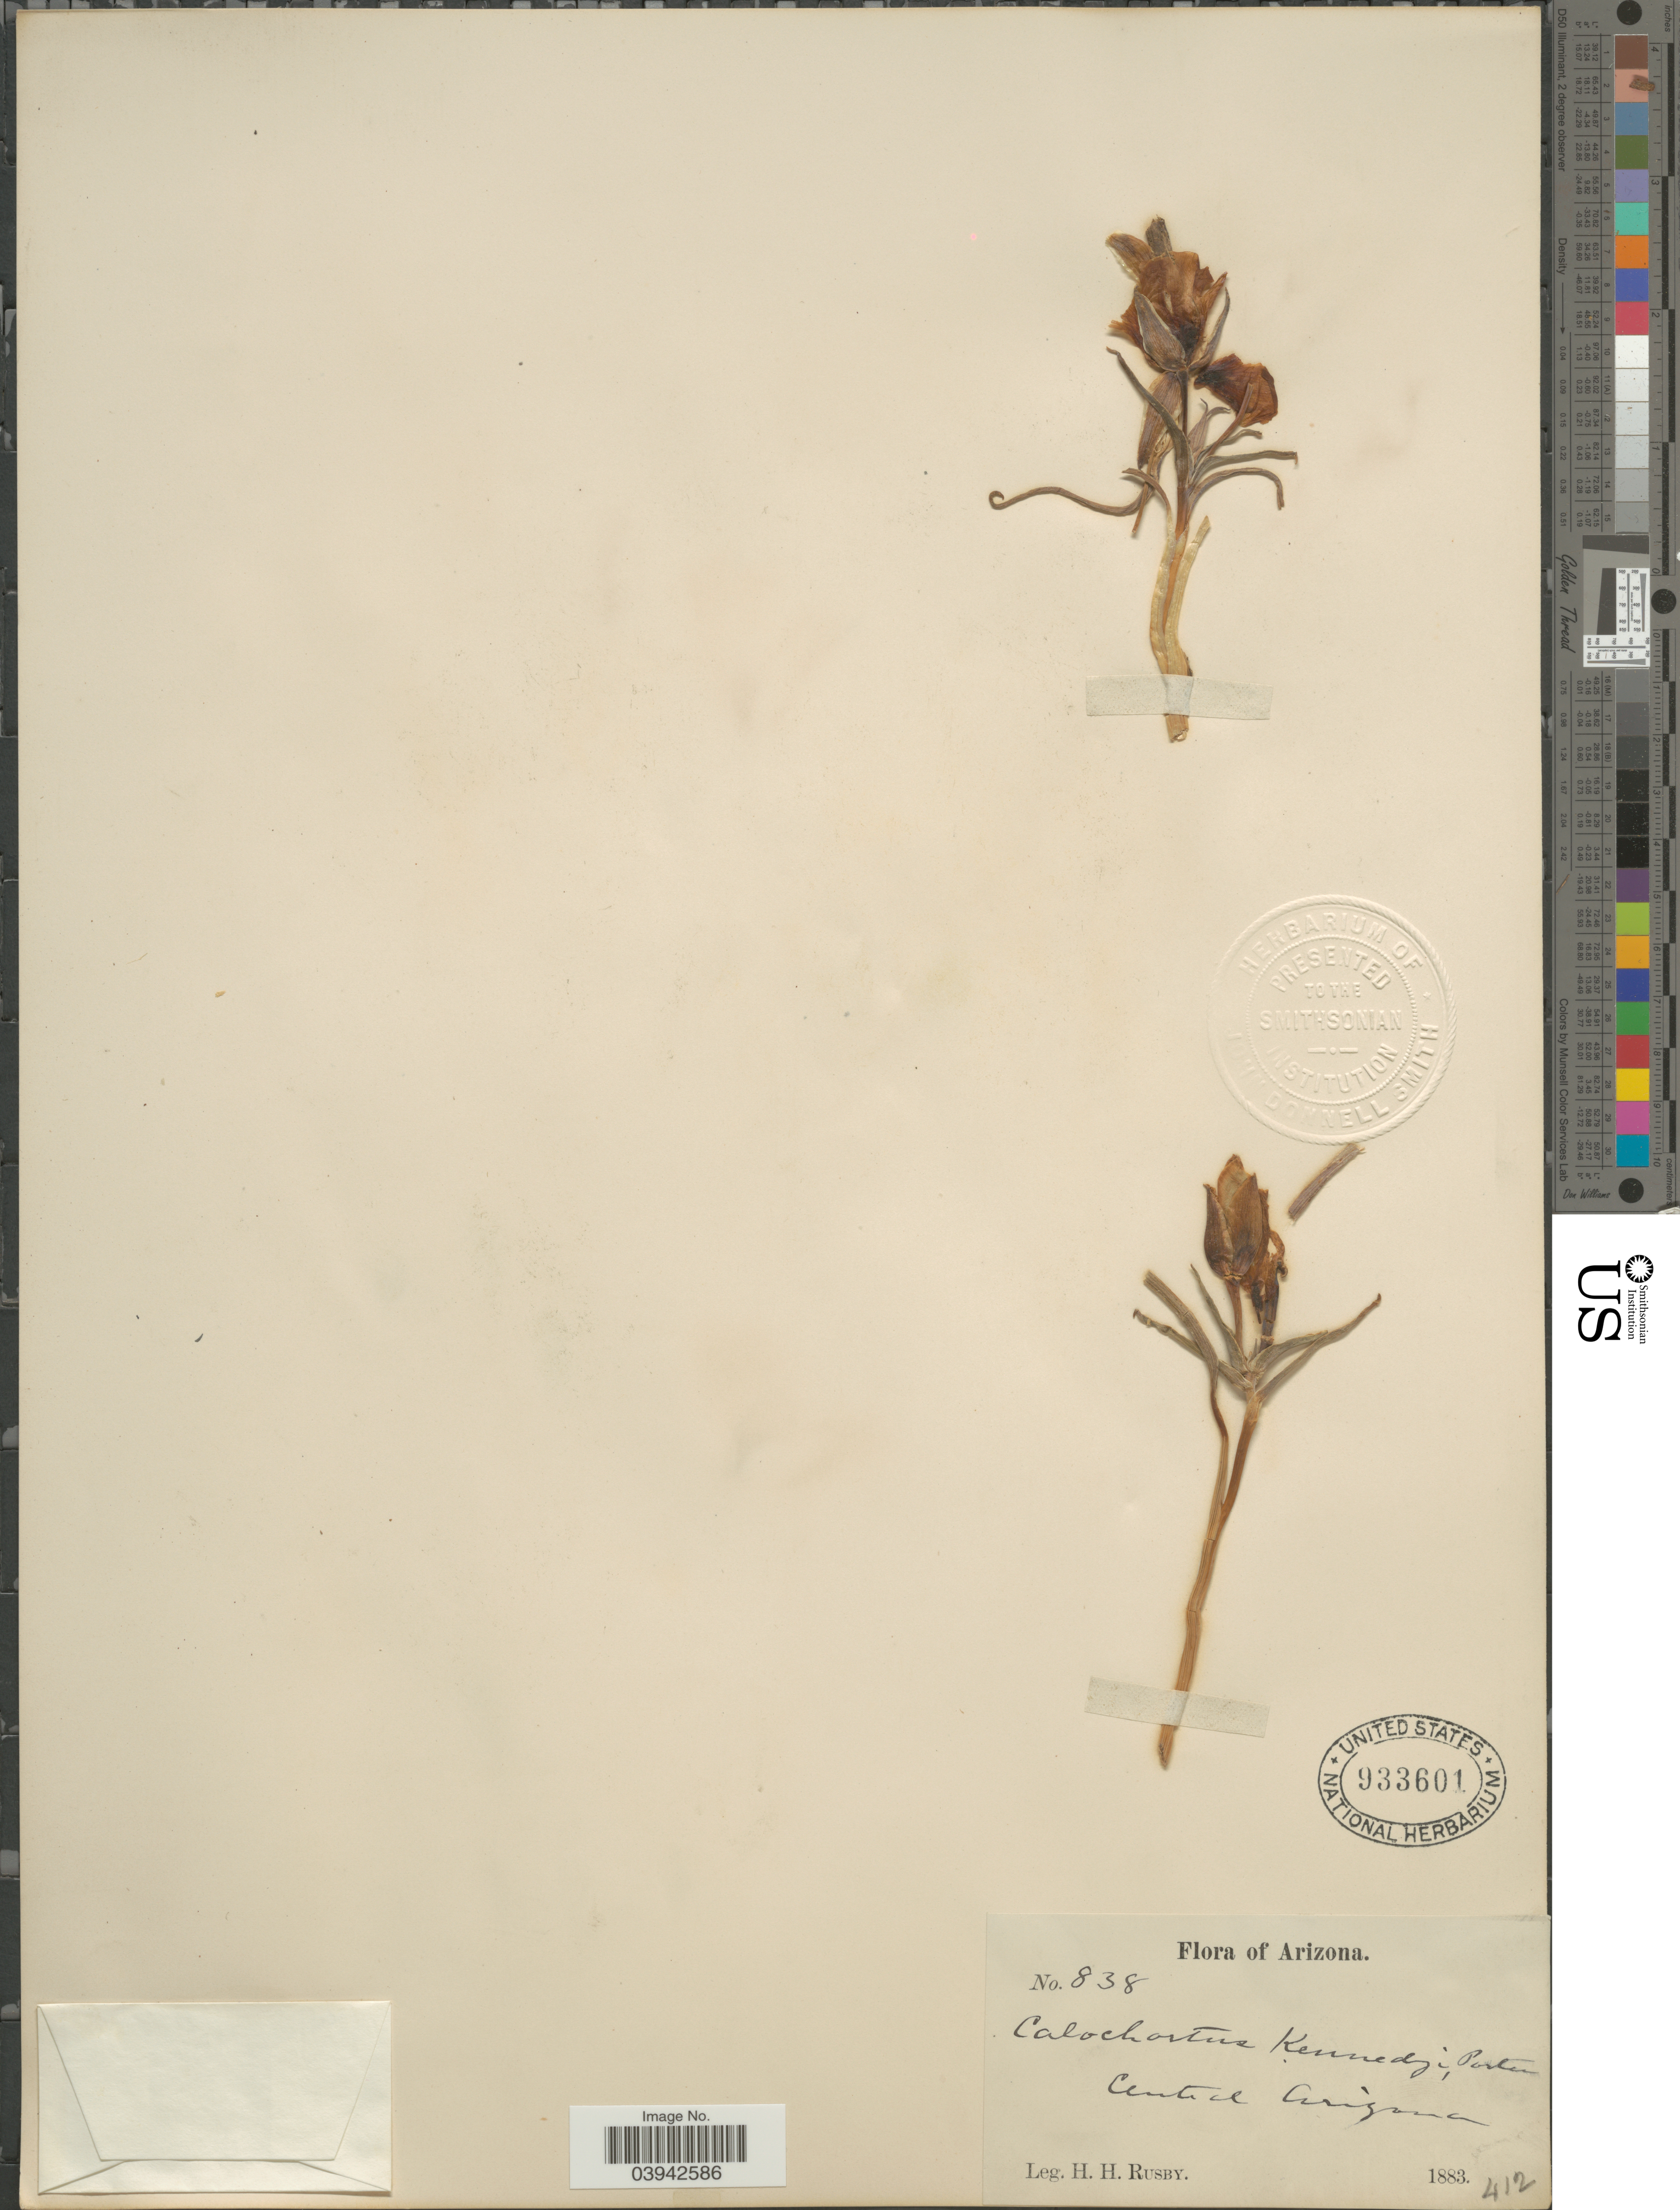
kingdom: Plantae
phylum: Tracheophyta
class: Liliopsida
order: Liliales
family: Liliaceae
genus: Calochortus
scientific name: Calochortus kennedyi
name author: Porter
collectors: H. H. Rusby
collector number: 838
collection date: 1883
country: United States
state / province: Arizona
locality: Central Arizona.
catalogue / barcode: US 933601